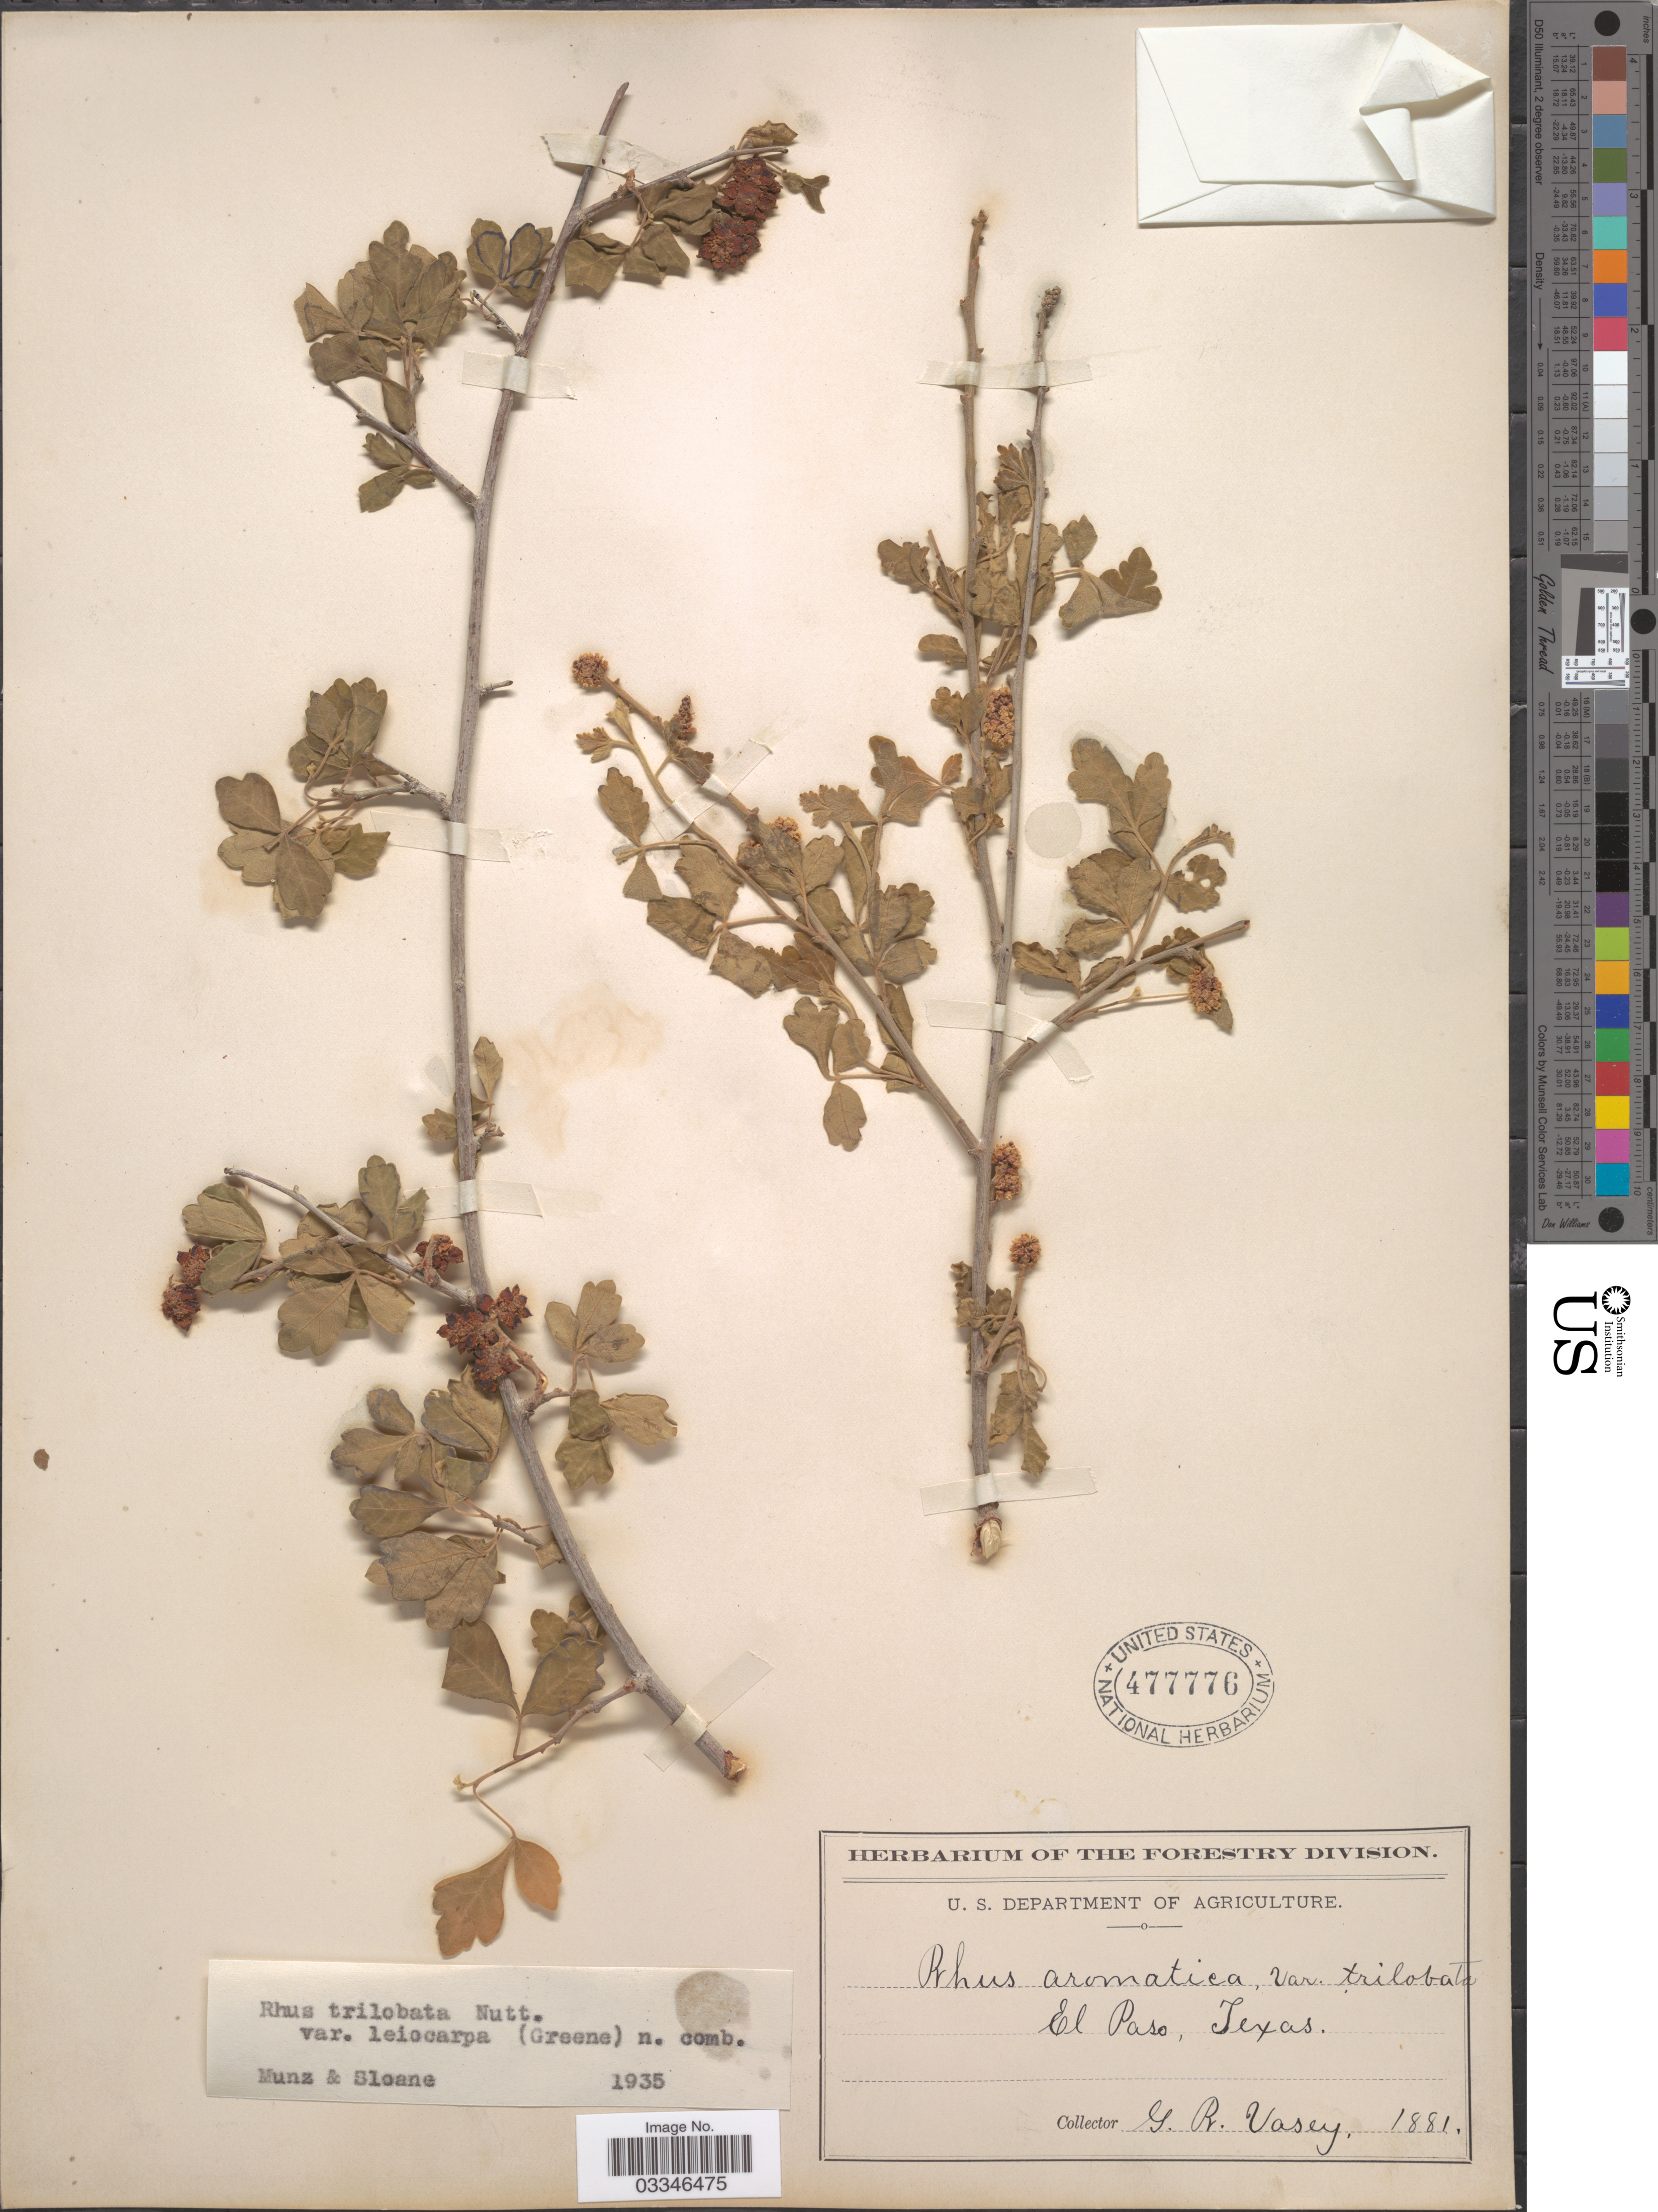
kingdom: Plantae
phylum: Tracheophyta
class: Magnoliopsida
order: Sapindales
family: Anacardiaceae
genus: Rhus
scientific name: Rhus trilobata var. leiocarpa (Greene) Munz & Sloane ined.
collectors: G. R. Vasey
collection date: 1881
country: United States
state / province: Texas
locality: El Paso.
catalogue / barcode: US 477776